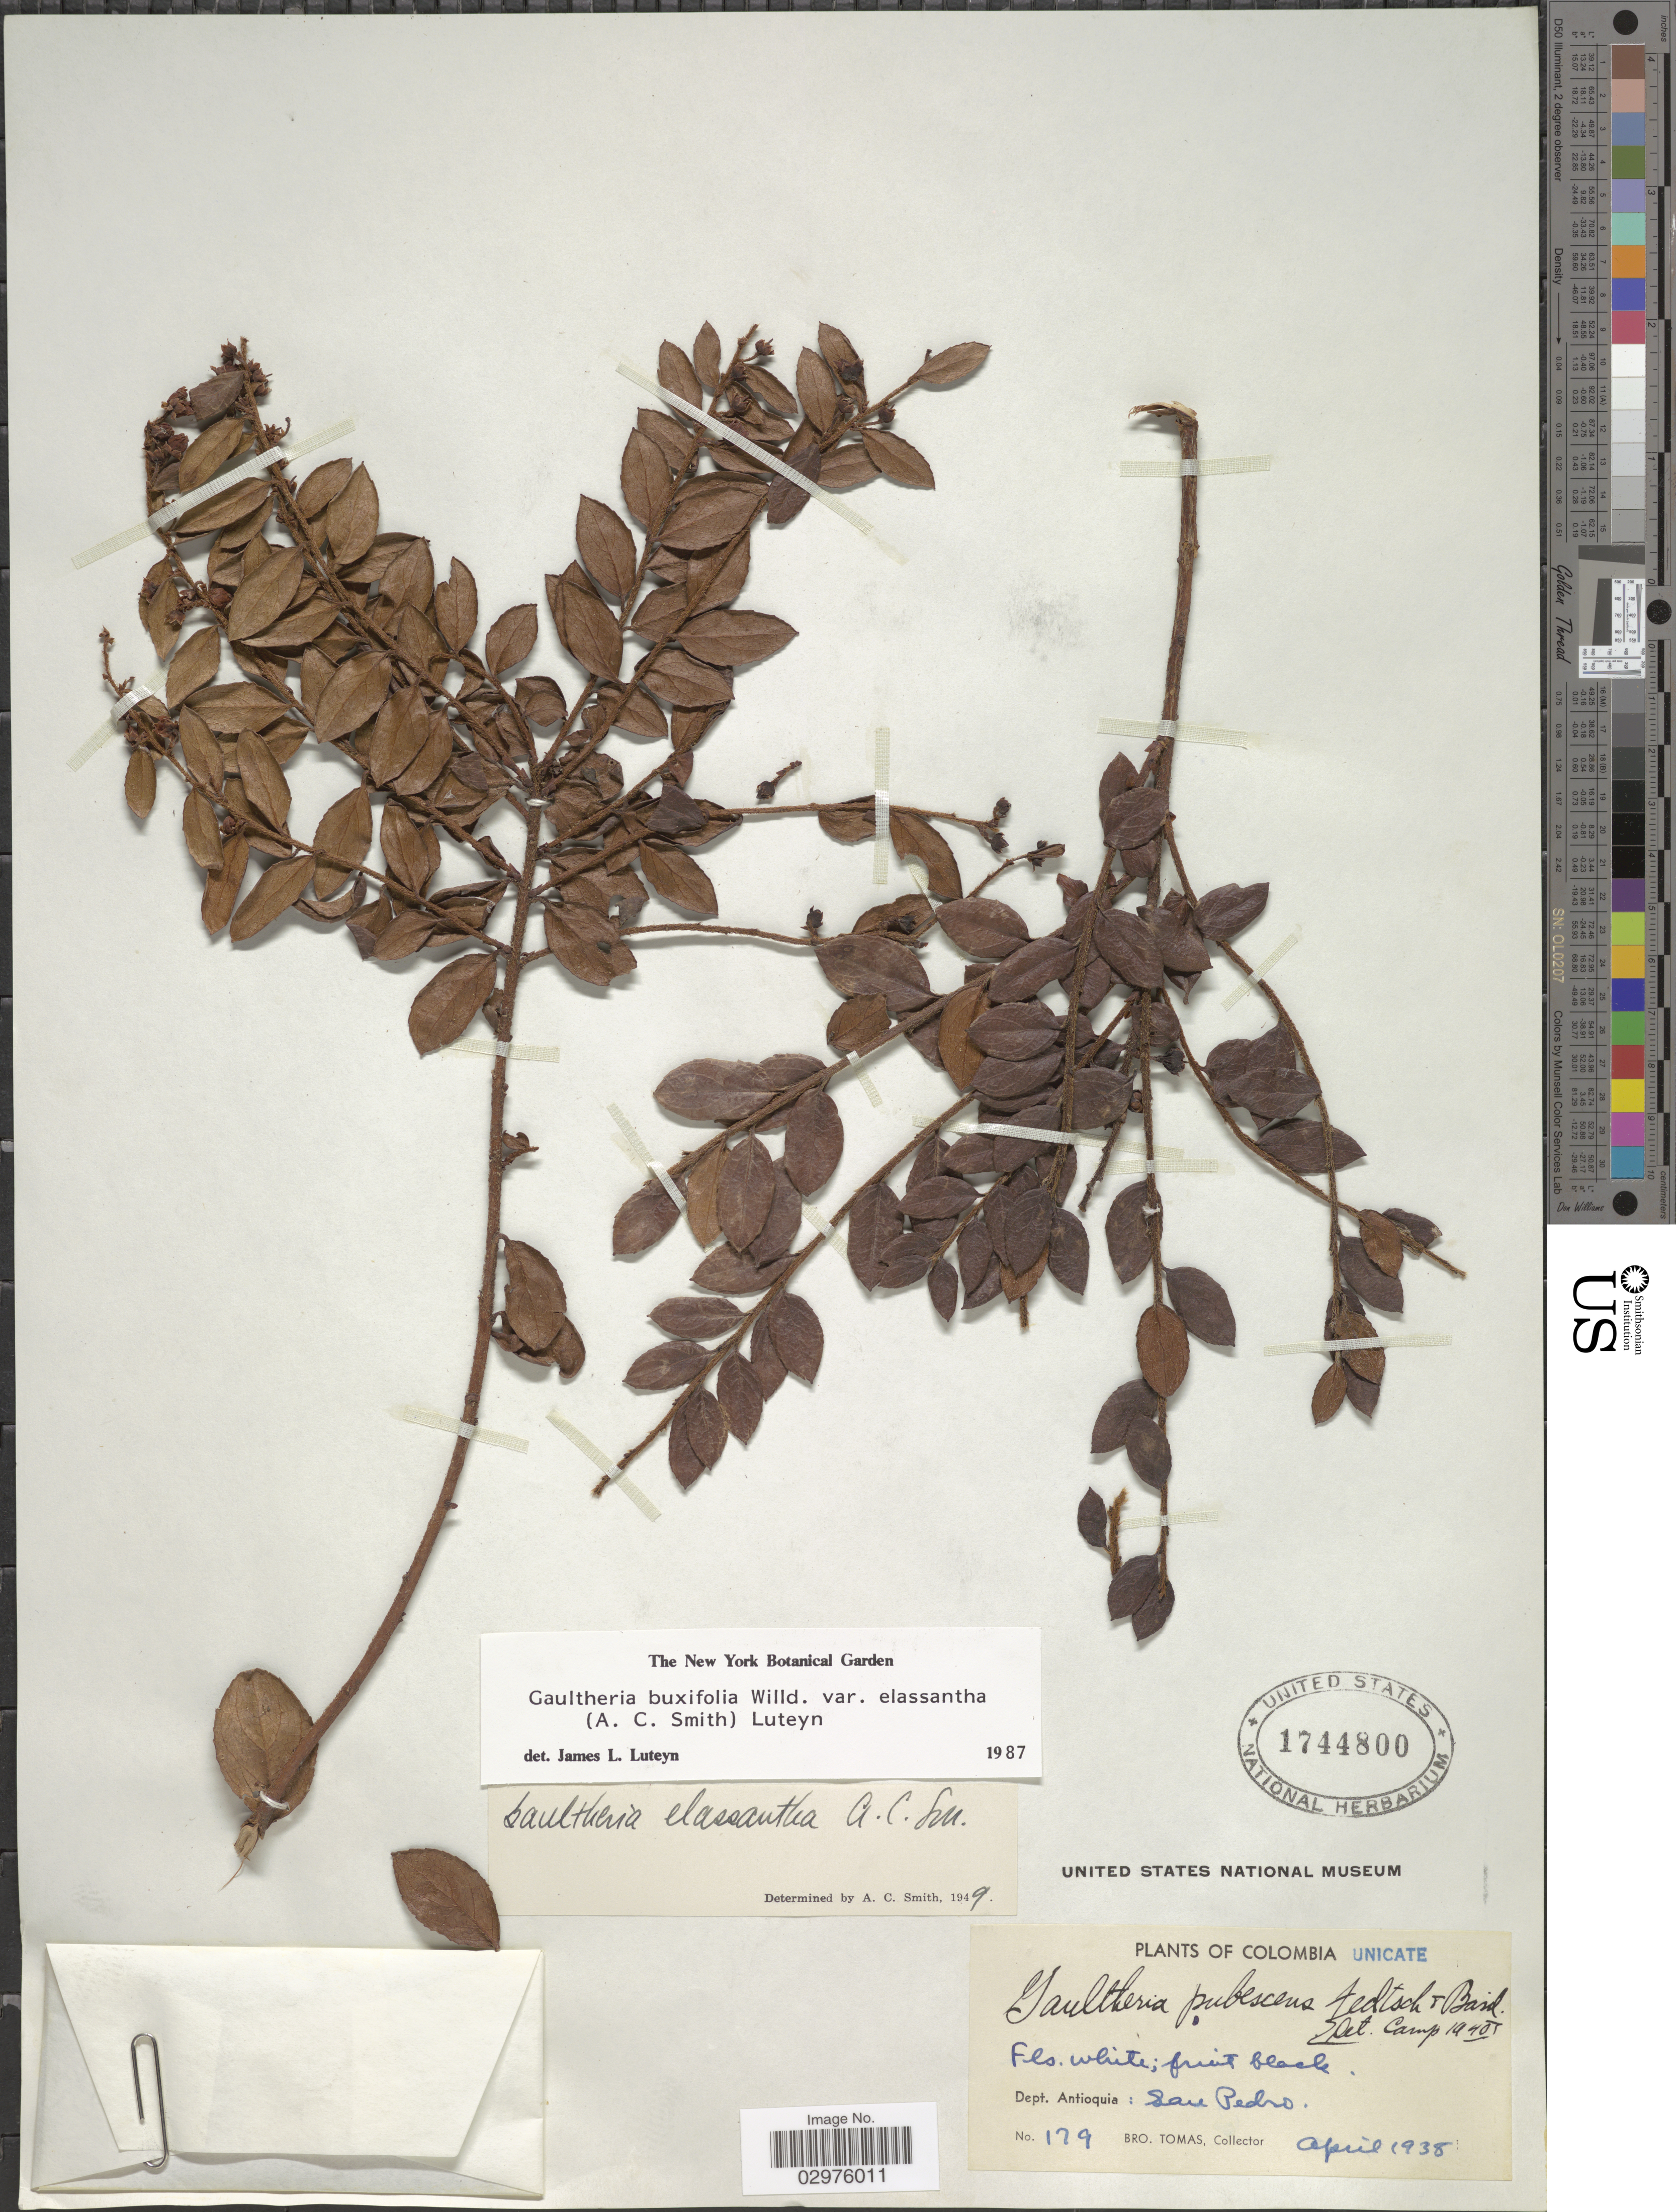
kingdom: Plantae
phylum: Tracheophyta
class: Magnoliopsida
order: Ericales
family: Ericaceae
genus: Gaultheria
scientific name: Gaultheria buxifolia var. elassantha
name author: (A.C. Sm.) Luteyn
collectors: B. Tomas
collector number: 179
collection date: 1938-04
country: Colombia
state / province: Antioquia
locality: Dept. Antioquia: San Pedro.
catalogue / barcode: US 1744800